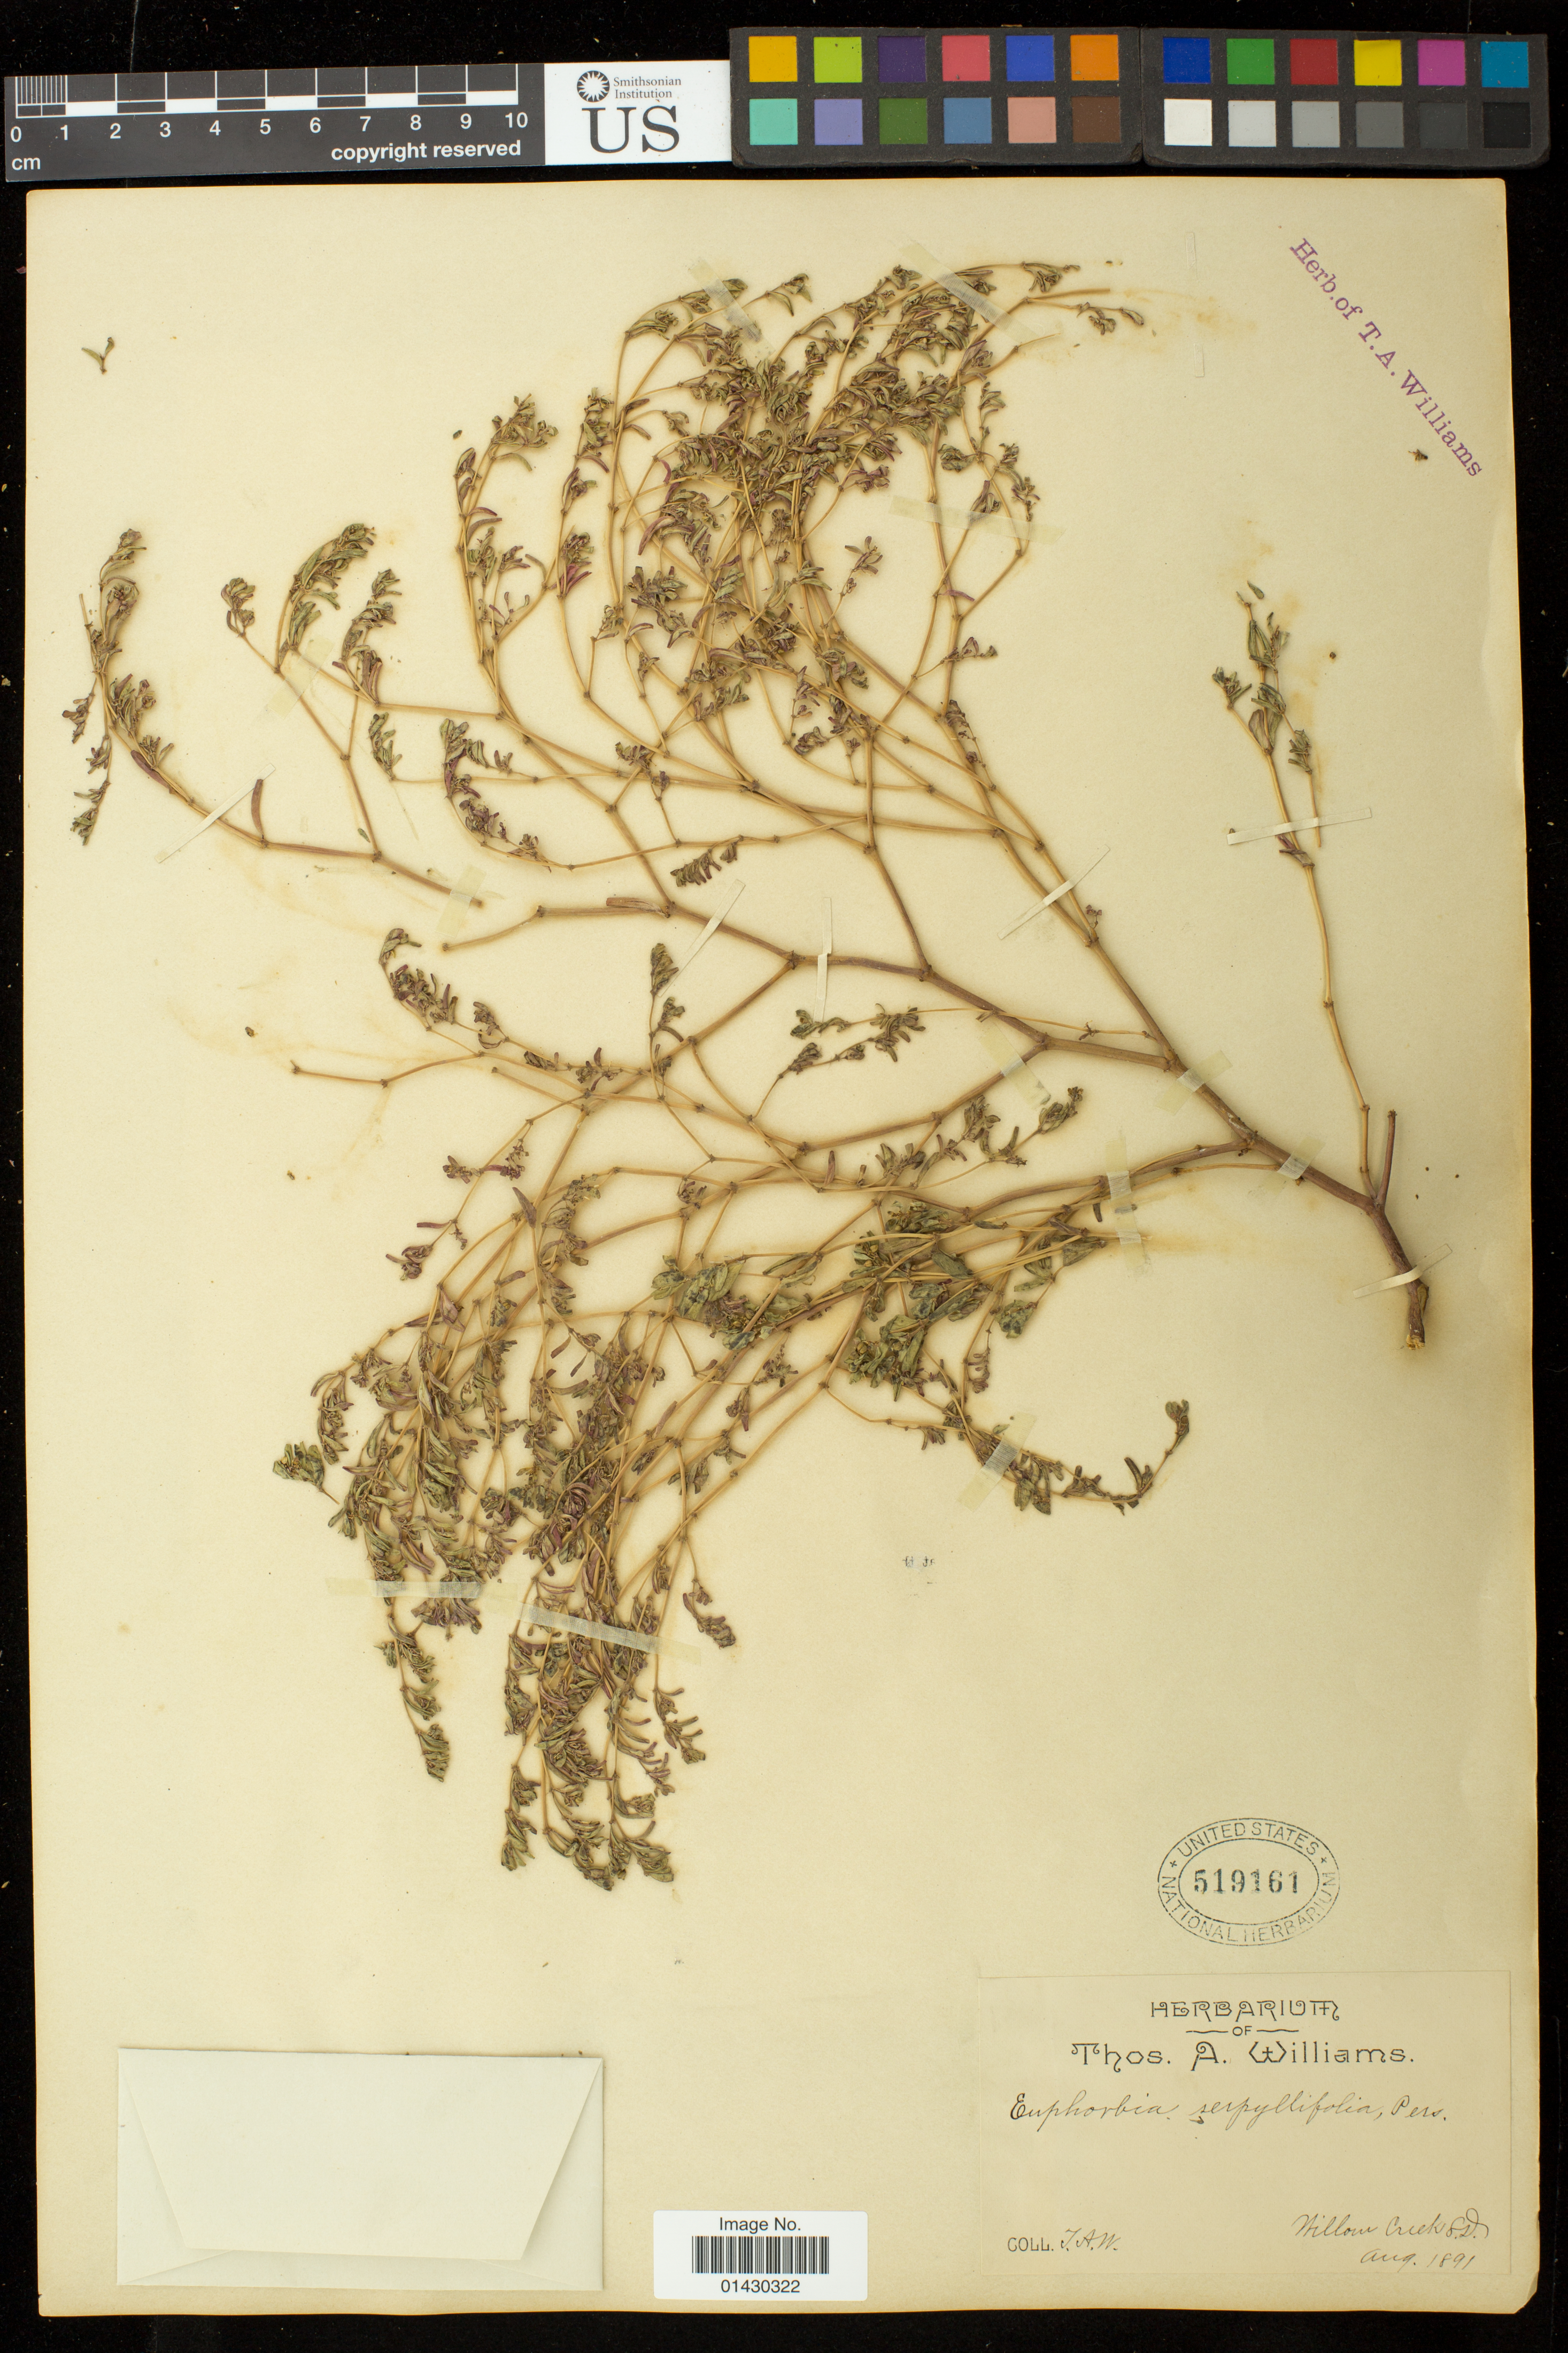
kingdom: Plantae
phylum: Tracheophyta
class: Magnoliopsida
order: Malpighiales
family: Euphorbiaceae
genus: Euphorbia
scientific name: Euphorbia serpillifolia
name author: Pers.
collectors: T. A. Williams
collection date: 1891-08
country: United States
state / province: South Dakota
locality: Willow Creek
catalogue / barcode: US 519161